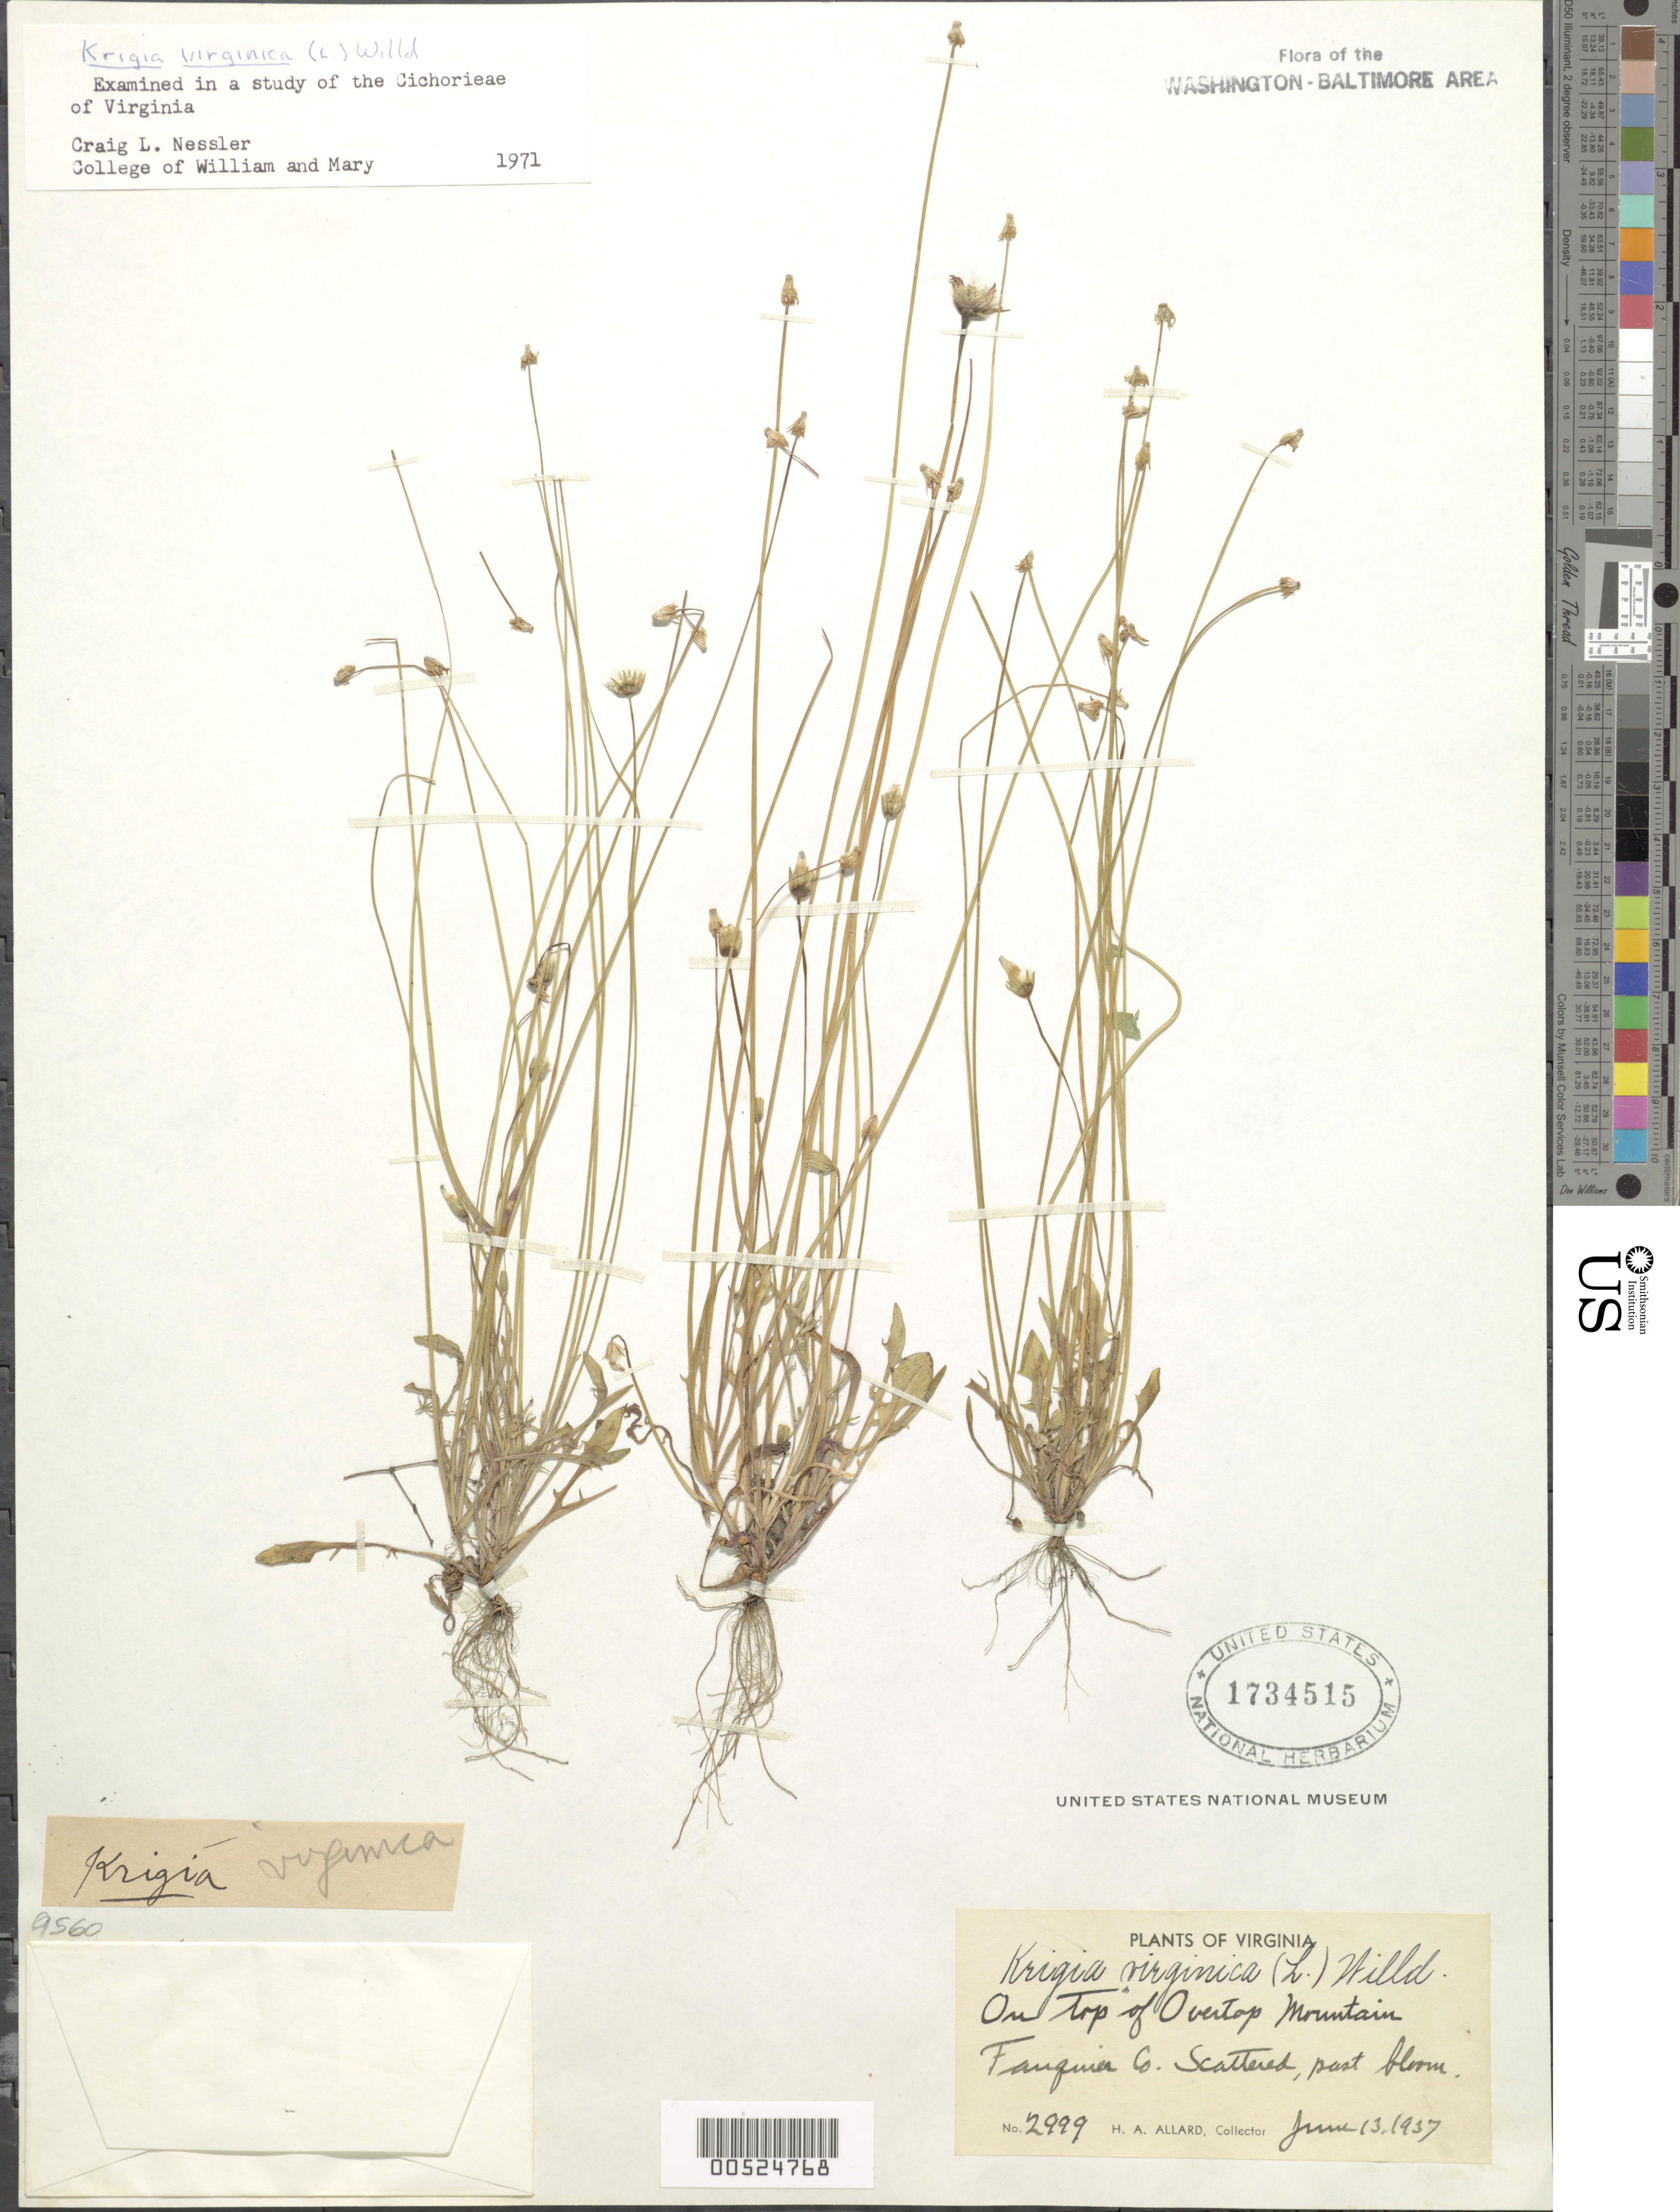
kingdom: Plantae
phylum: Tracheophyta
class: Magnoliopsida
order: Asterales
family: Asteraceae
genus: Krigia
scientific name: Krigia virginica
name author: (L.) Willd.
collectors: H. A. Allard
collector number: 2999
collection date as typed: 13 Jun 1937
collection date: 1937-06-13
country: United States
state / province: Virginia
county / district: Fauquier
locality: Oventop Mountain, on top Of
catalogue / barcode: US 1734515